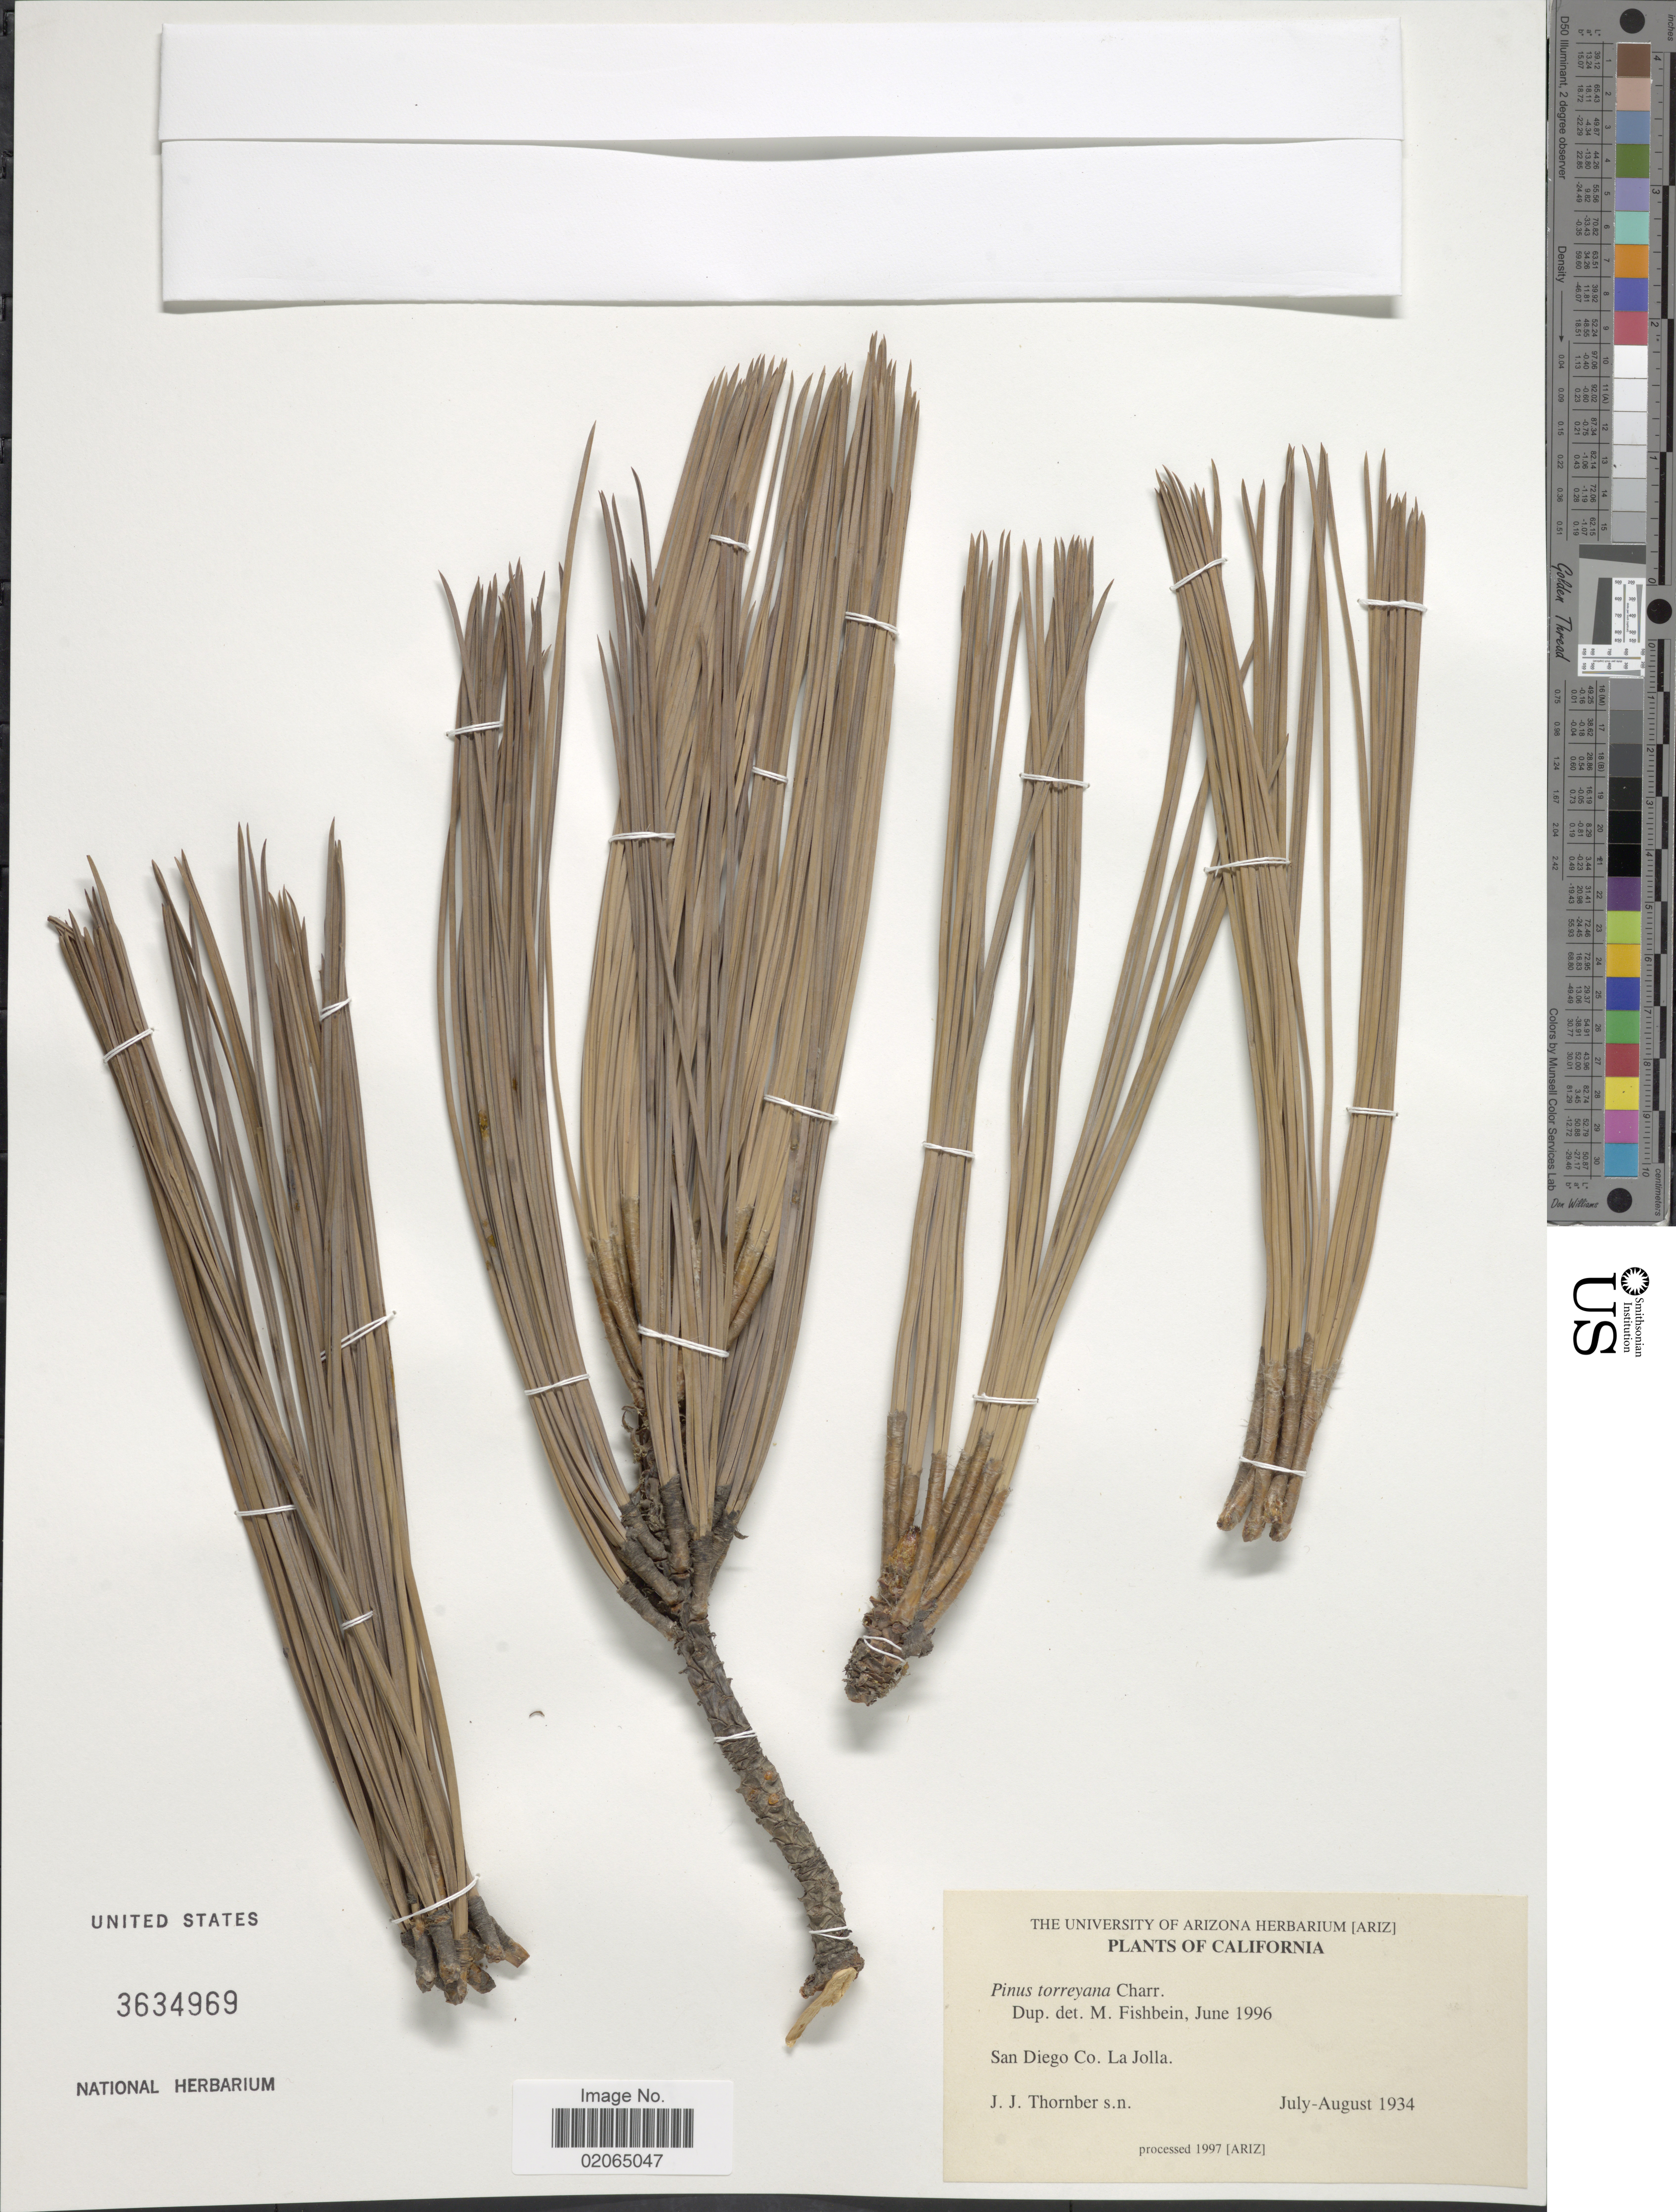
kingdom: Plantae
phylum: Tracheophyta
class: Pinopsida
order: Pinales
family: Pinaceae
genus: Pinus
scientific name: Pinus torreyana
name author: Parry ex Carrière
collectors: J. Thornber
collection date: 1934-07/1934-08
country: United States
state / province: California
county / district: San Diego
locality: San Diego Co. La Jolla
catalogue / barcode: US 3634969